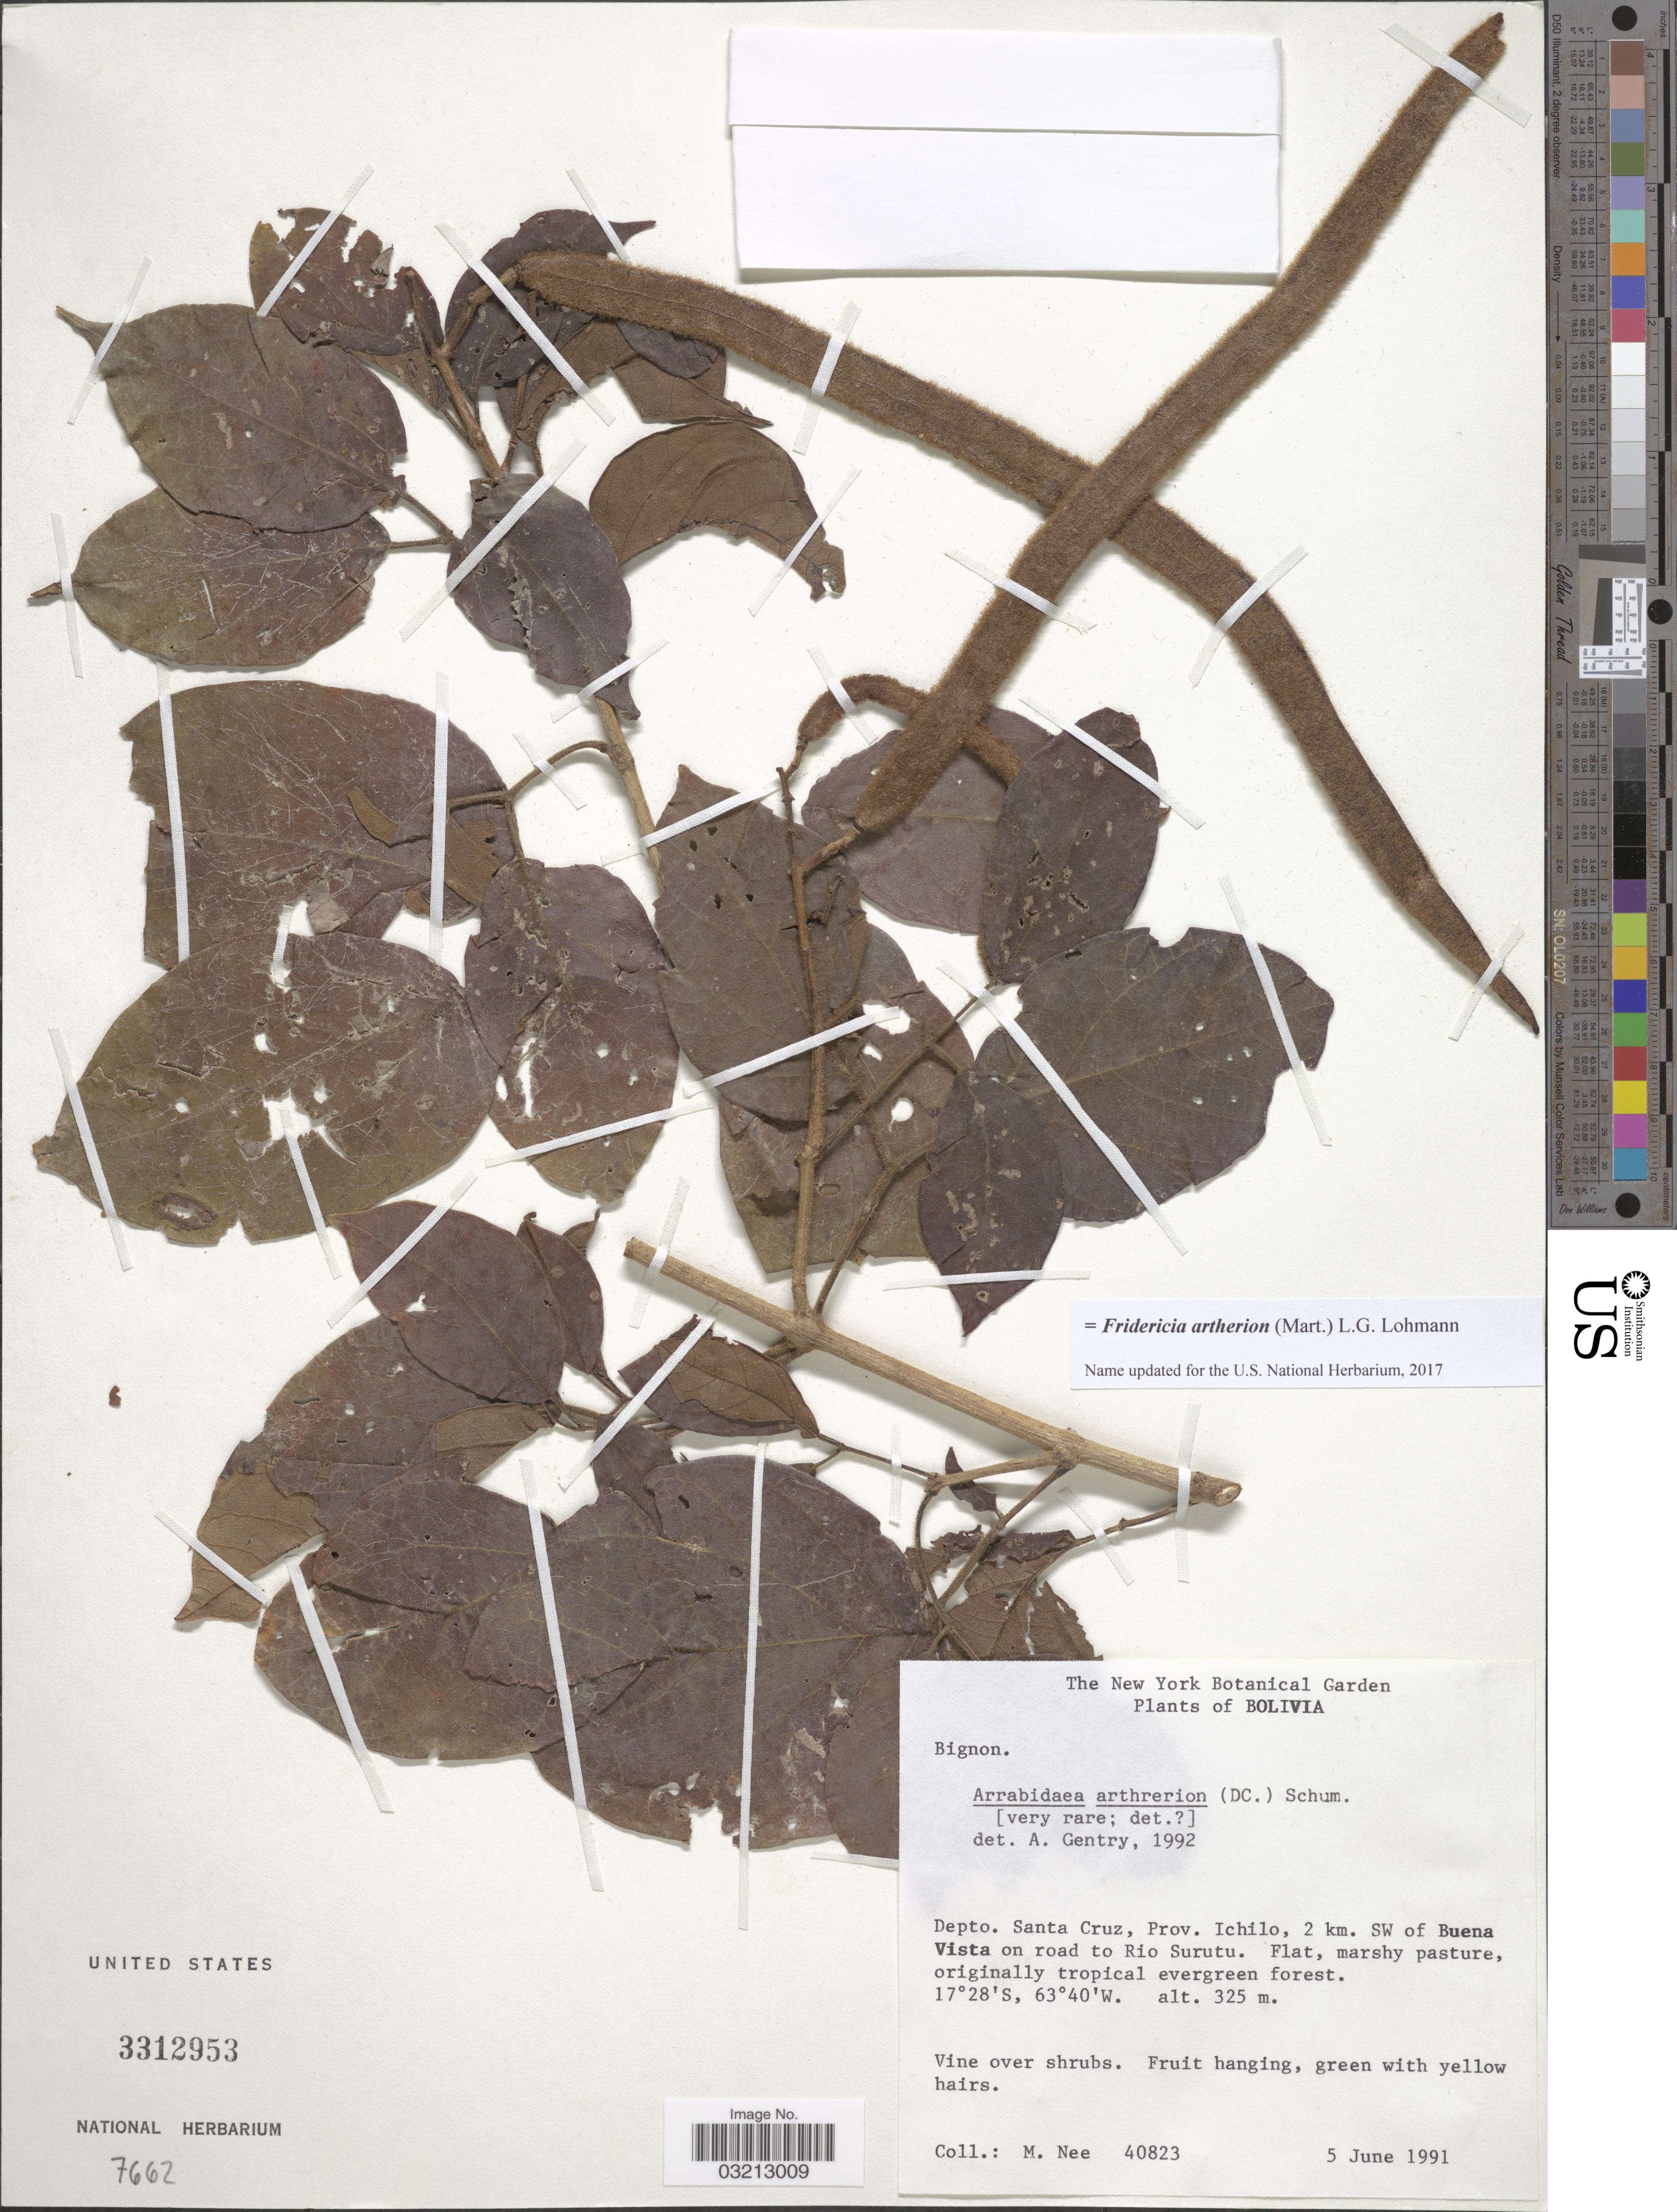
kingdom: Plantae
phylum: Tracheophyta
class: Magnoliopsida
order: Lamiales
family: Bignoniaceae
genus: Fridericia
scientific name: Fridericia arthrerion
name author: (Mart.) L.G. Lohmann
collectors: M. Nee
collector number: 40823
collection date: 1991-06-05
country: Bolivia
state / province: Santa Cruz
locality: Depto. Santa Cruz, Prov. Ichilo, 2 km. SW of Buena Vista on road to Rio Surutu.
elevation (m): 325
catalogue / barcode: US 3312953